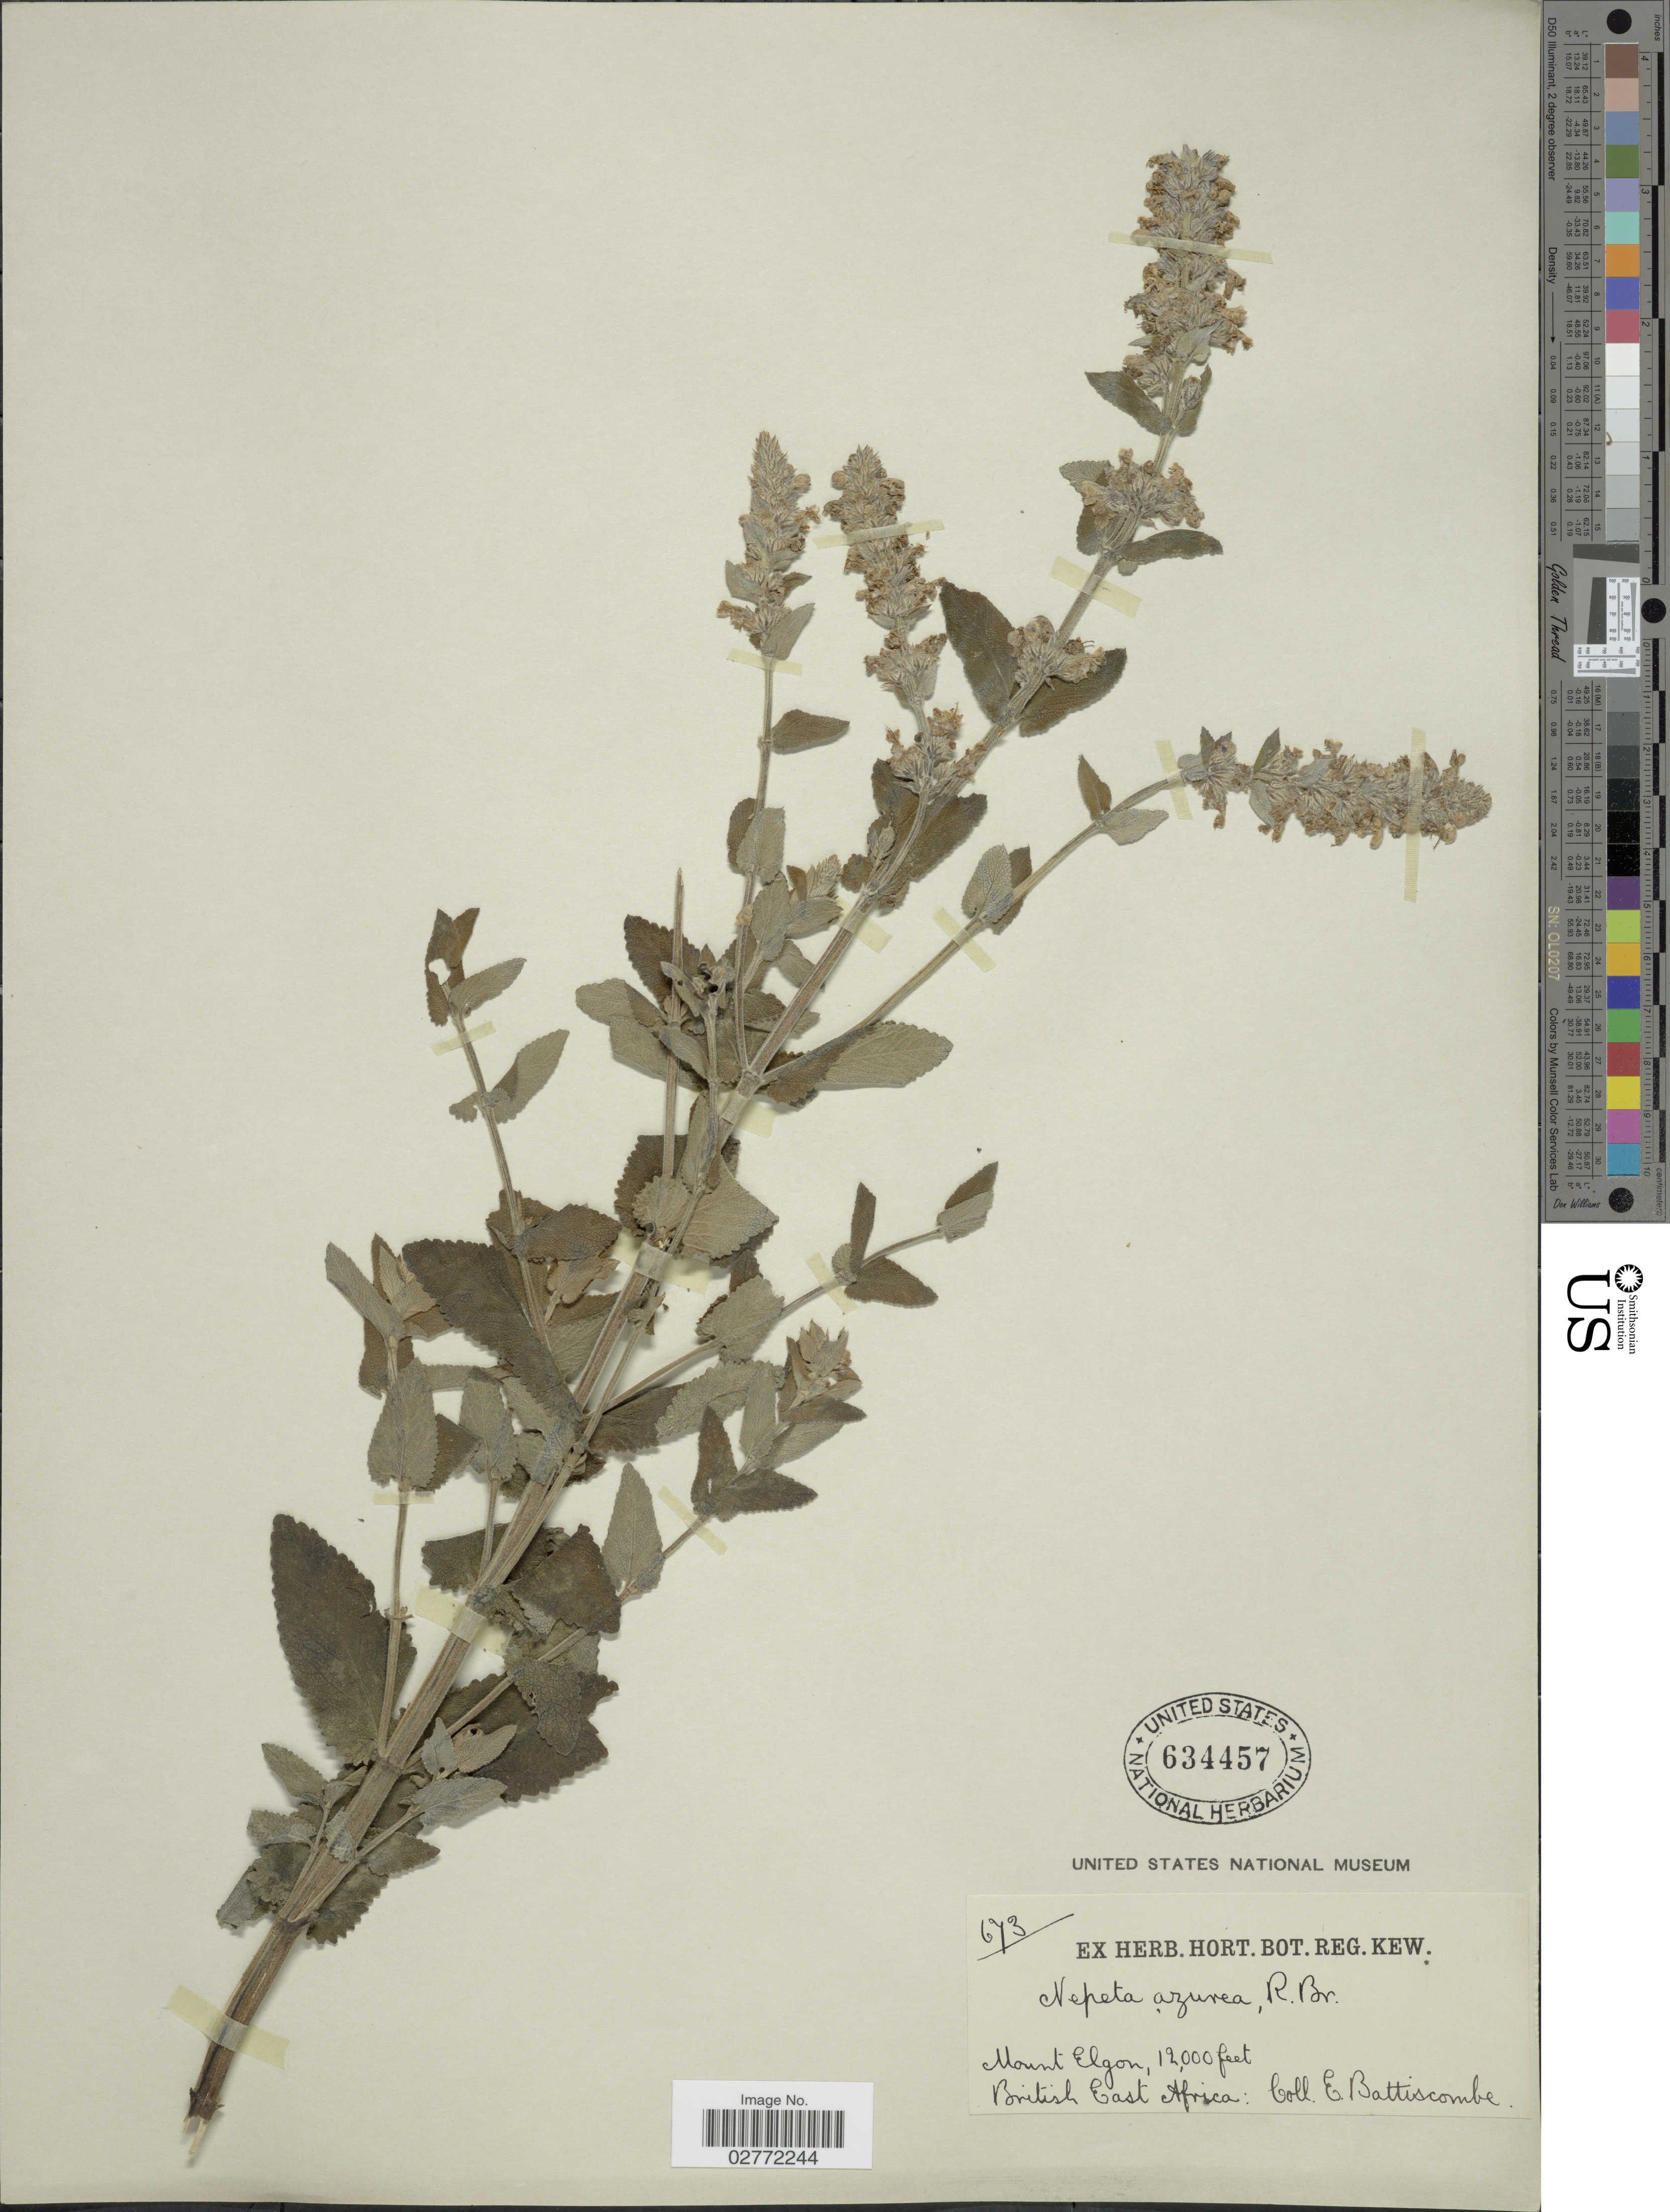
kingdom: Plantae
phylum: Tracheophyta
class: Magnoliopsida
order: Lamiales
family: Lamiaceae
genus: Nepeta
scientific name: Nepeta azurea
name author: R. Br. ex Benth.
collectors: E. Battiscombe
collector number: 673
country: Kenya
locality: Mount Elgon. British East Africa.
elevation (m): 3658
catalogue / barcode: US 634457